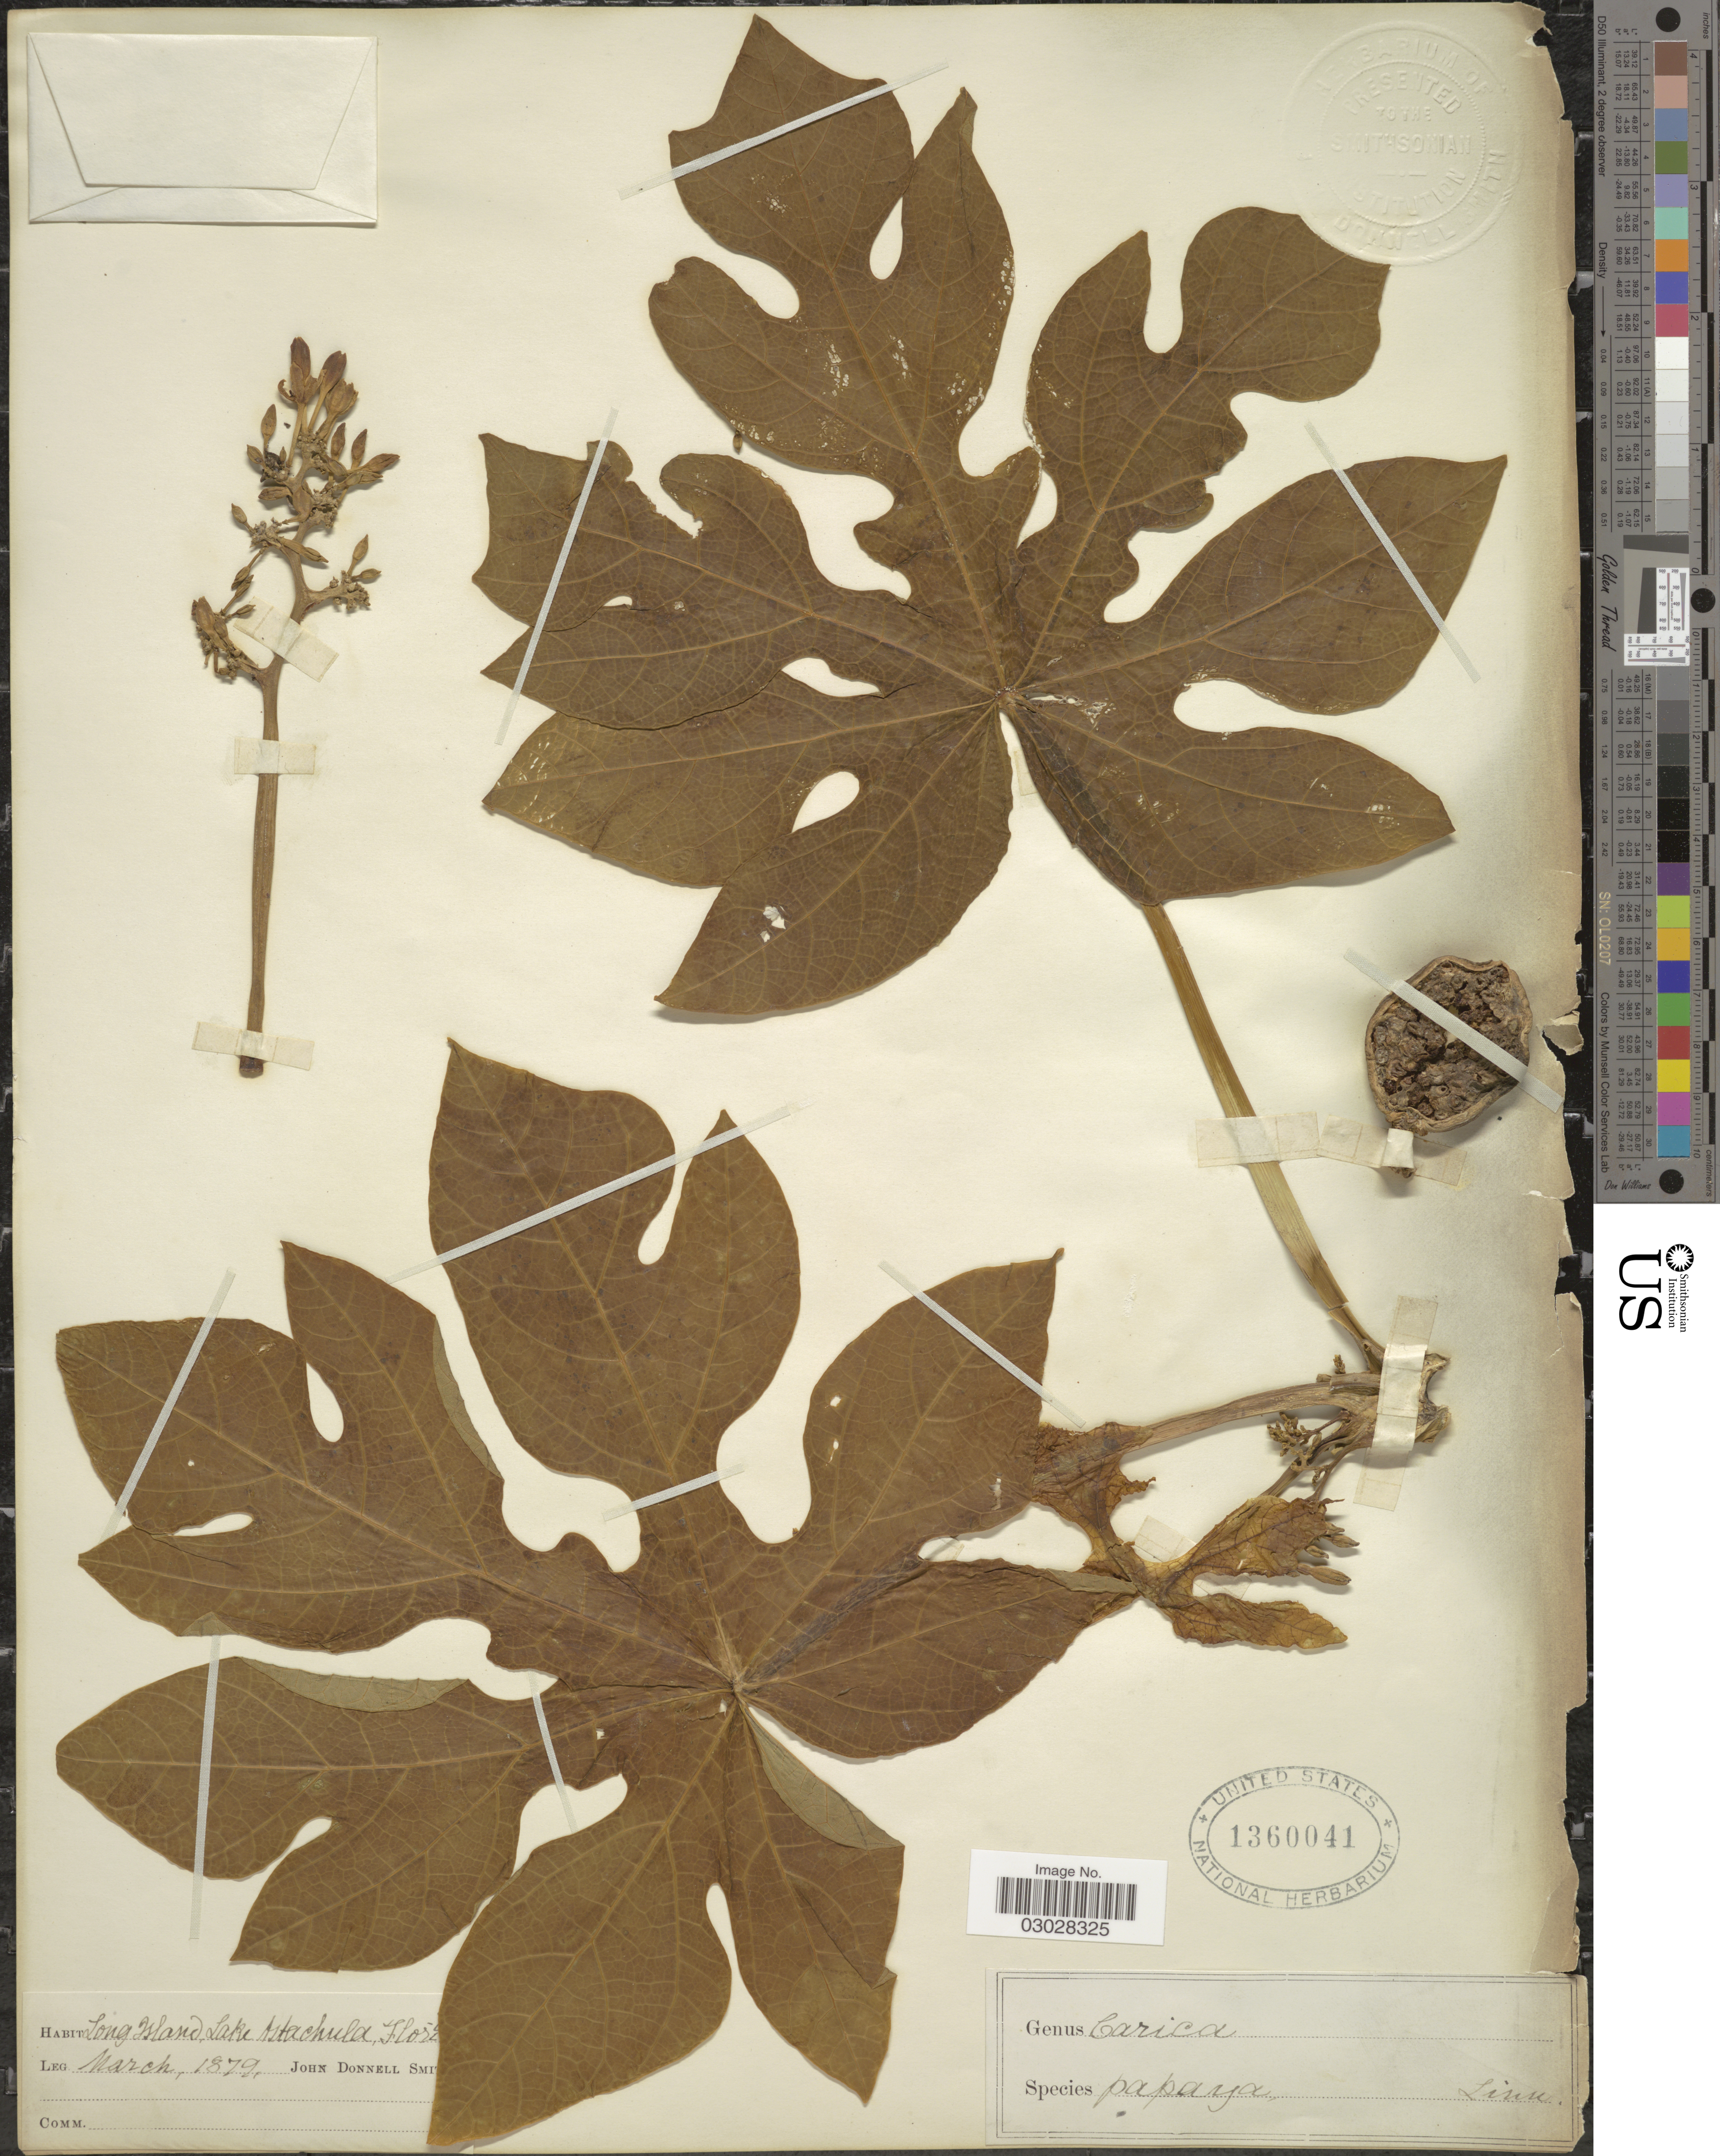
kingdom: Plantae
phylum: Tracheophyta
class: Magnoliopsida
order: Brassicales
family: Caricaceae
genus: Carica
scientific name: Carica papaya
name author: L.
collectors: J. Donnell Smith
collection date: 1879-03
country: United States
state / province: Florida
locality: Long Island, Lake Astachula, Florida.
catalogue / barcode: US 1360041